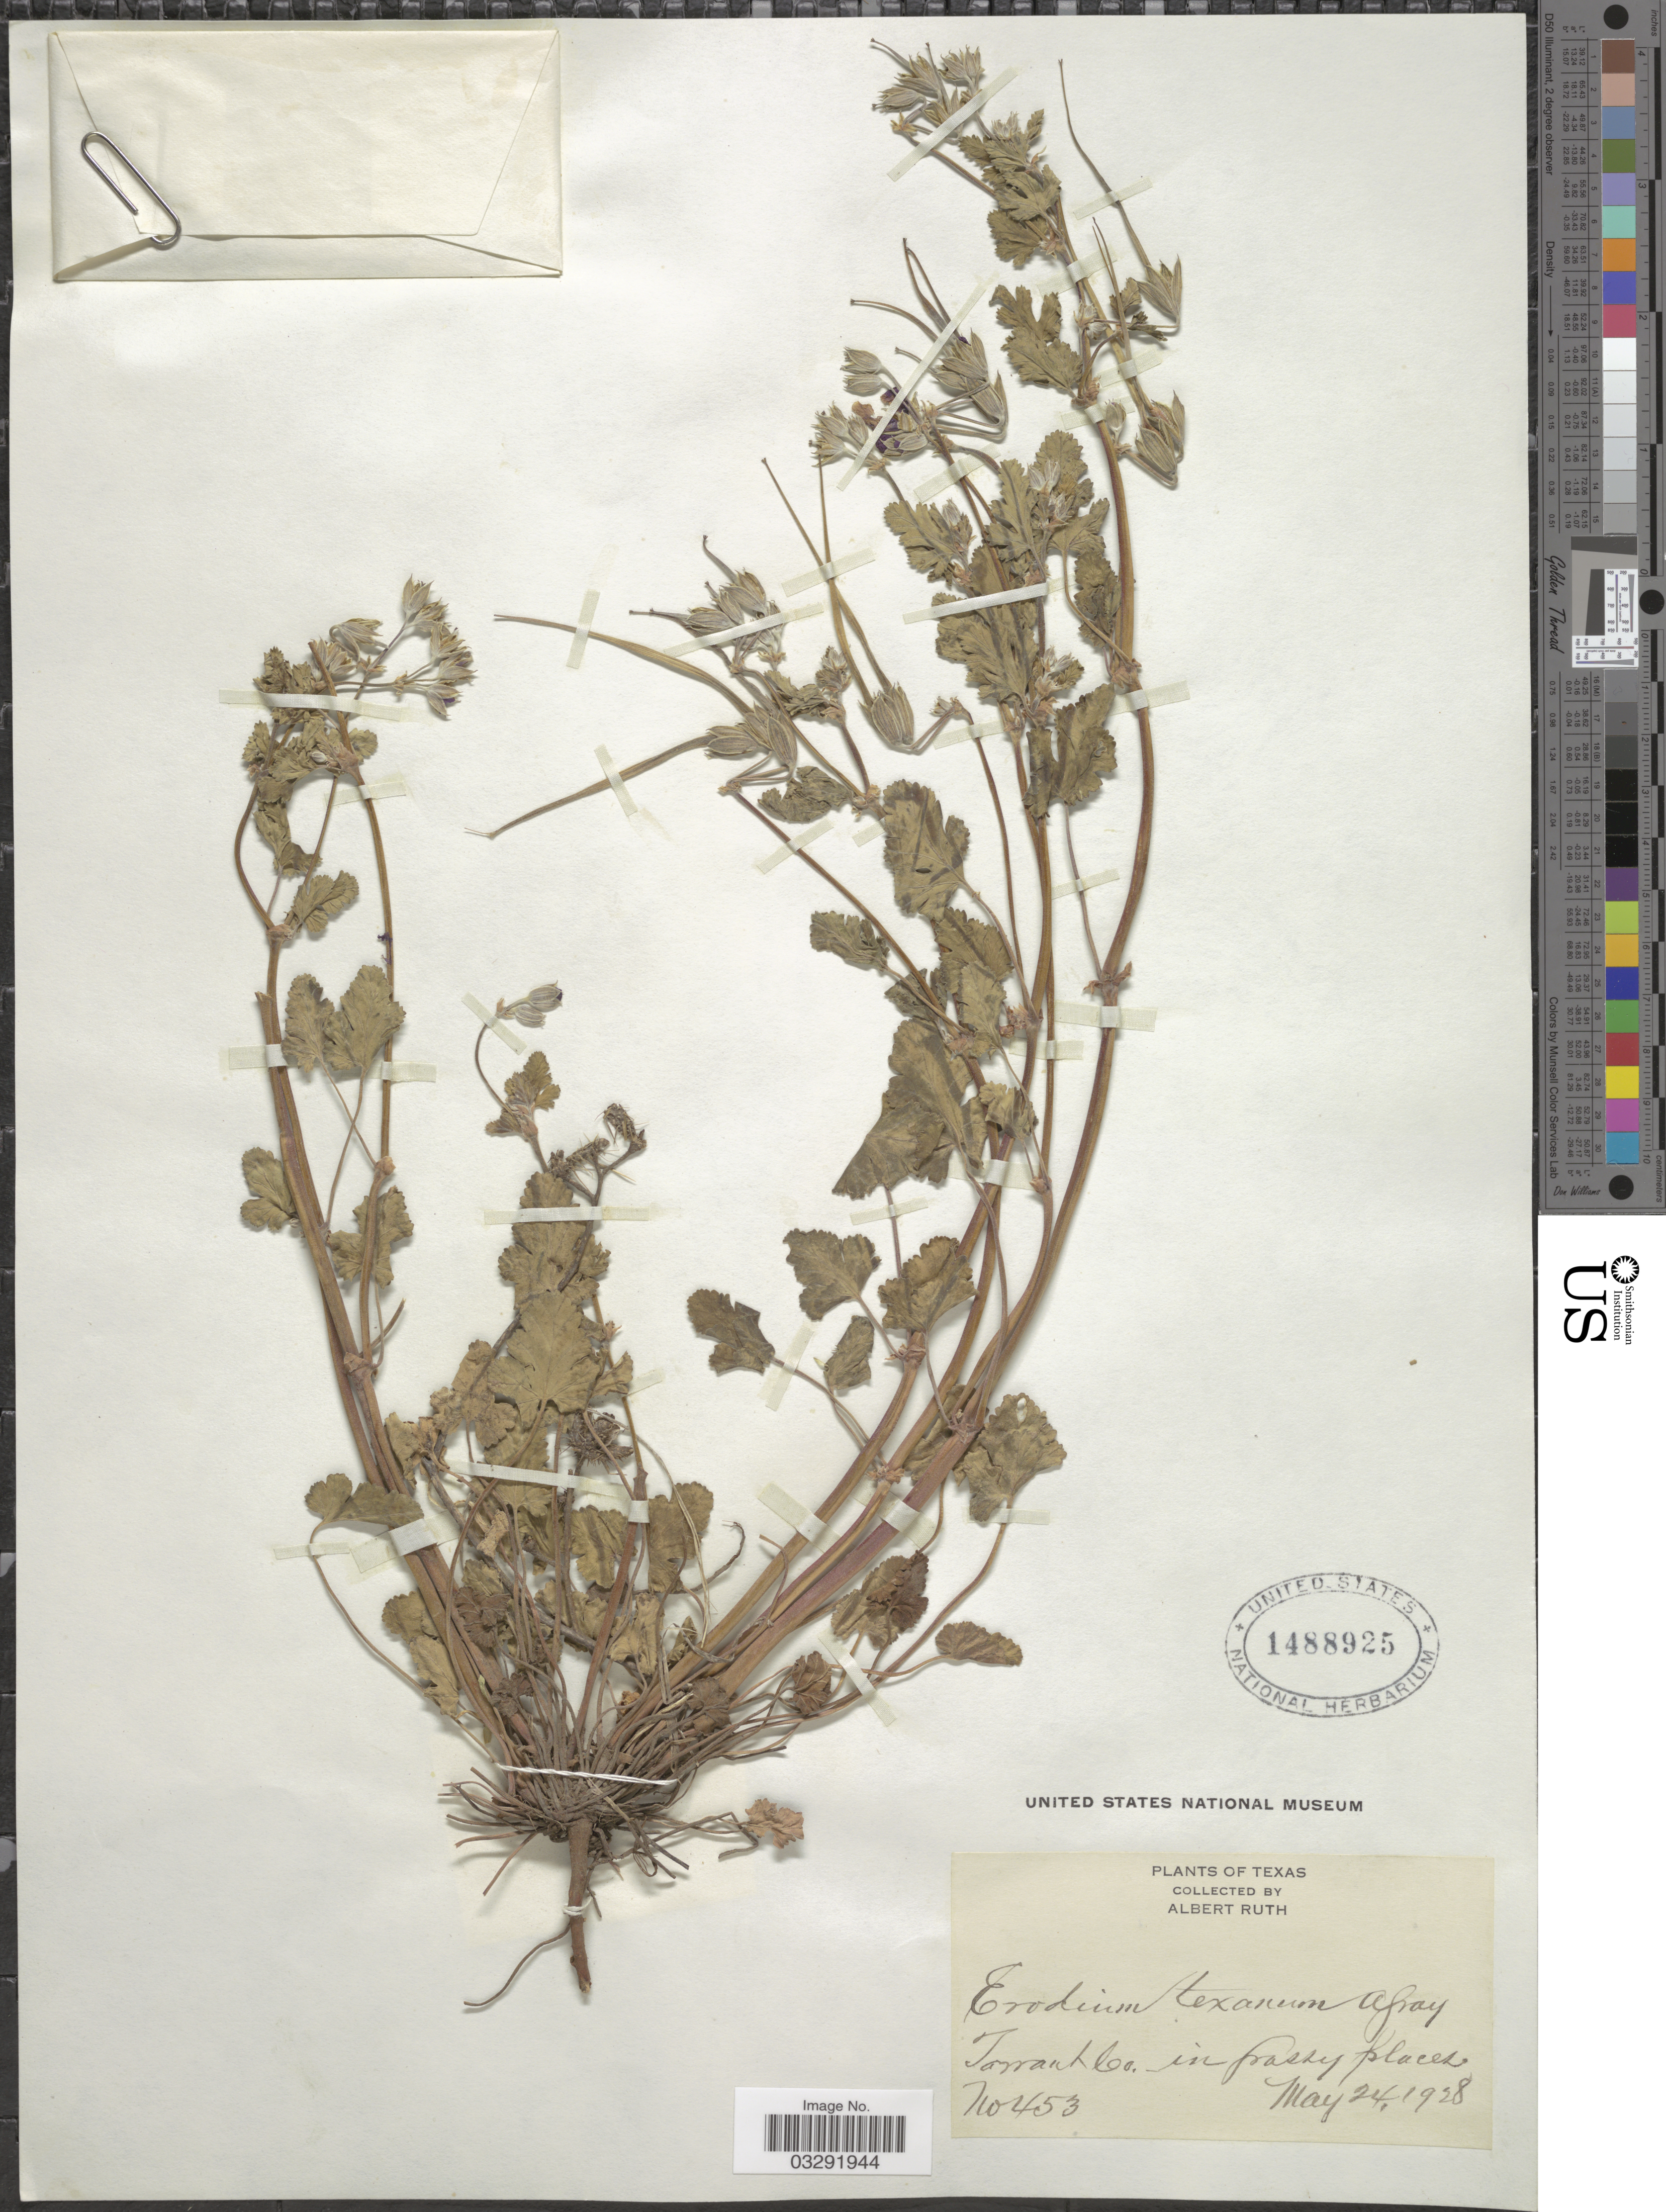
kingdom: Plantae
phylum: Tracheophyta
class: Magnoliopsida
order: Geraniales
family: Geraniaceae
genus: Erodium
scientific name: Erodium texanum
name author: A. Gray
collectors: A. Ruth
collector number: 453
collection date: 1928-05-24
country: United States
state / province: Texas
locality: Tarrant Co.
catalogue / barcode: US 1488925